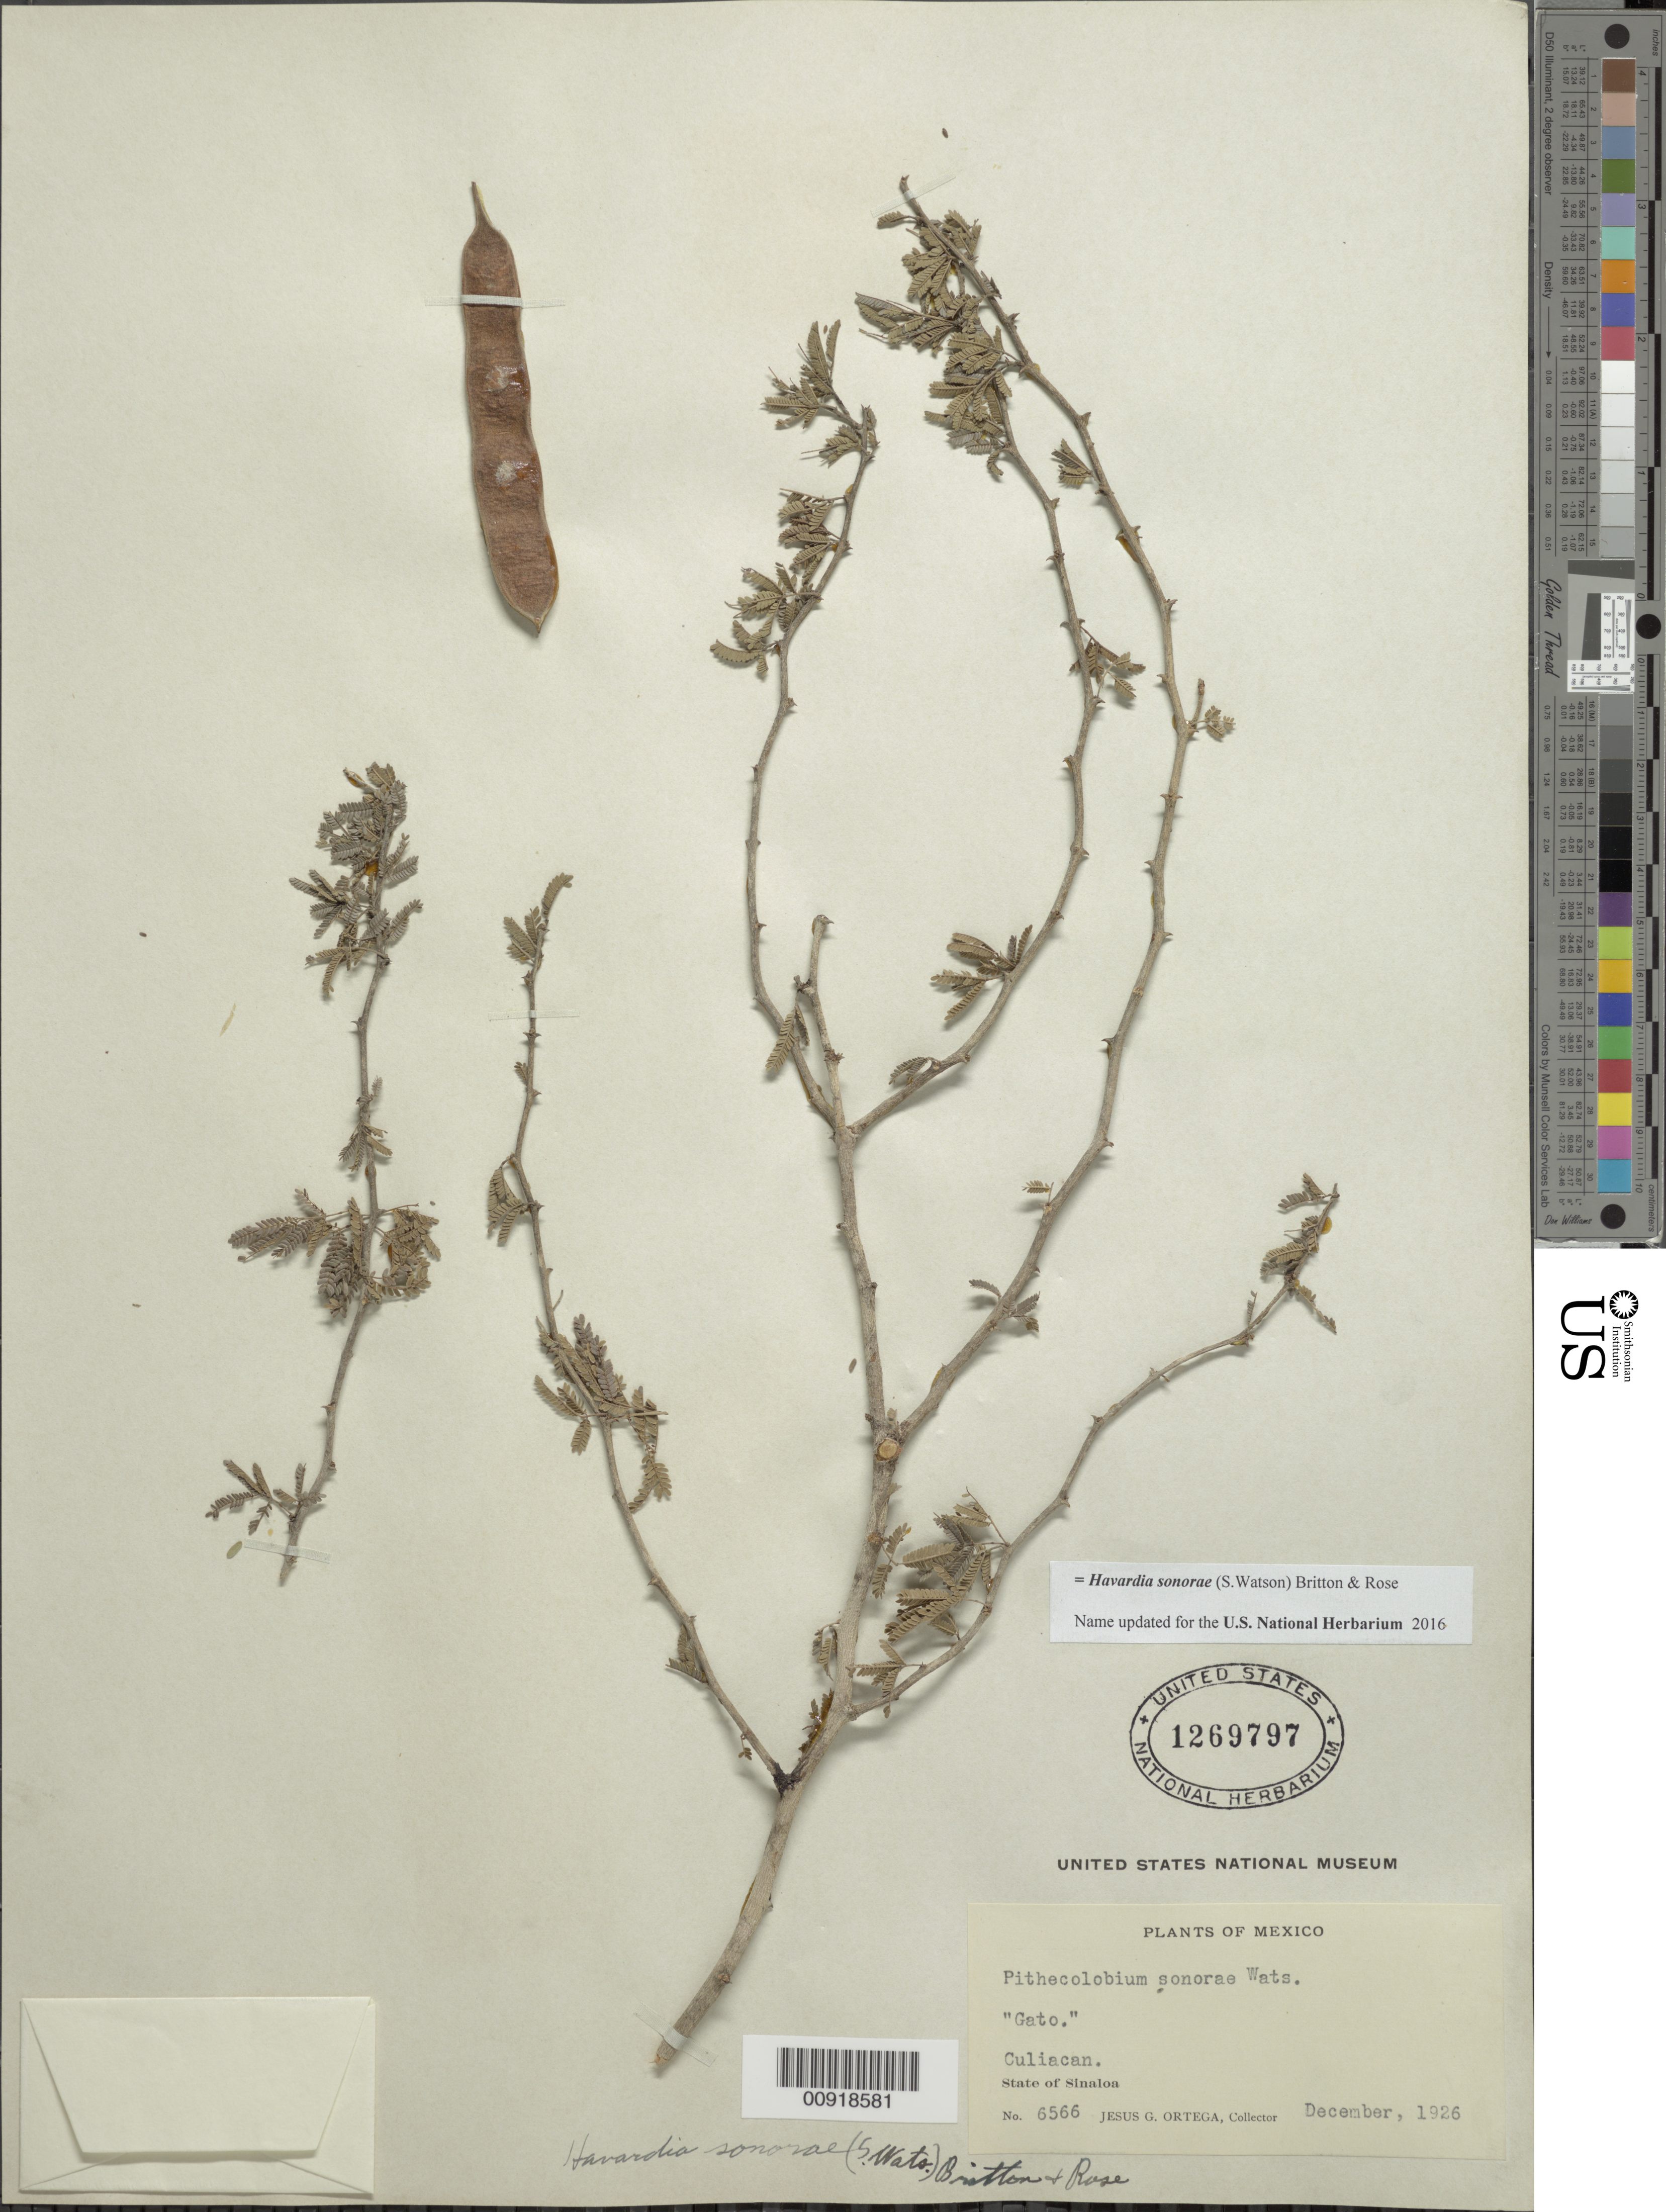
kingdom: Plantae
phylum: Tracheophyta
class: Magnoliopsida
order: Fabales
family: Fabaceae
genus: Havardia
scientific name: Havardia sonorae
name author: (S. Watson) Britton & Rose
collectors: J. Ortega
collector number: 6566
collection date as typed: Dec 1926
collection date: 1926-12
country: Mexico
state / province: Sinaloa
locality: Culiacán, State of Sinaloa.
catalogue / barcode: US 1269797